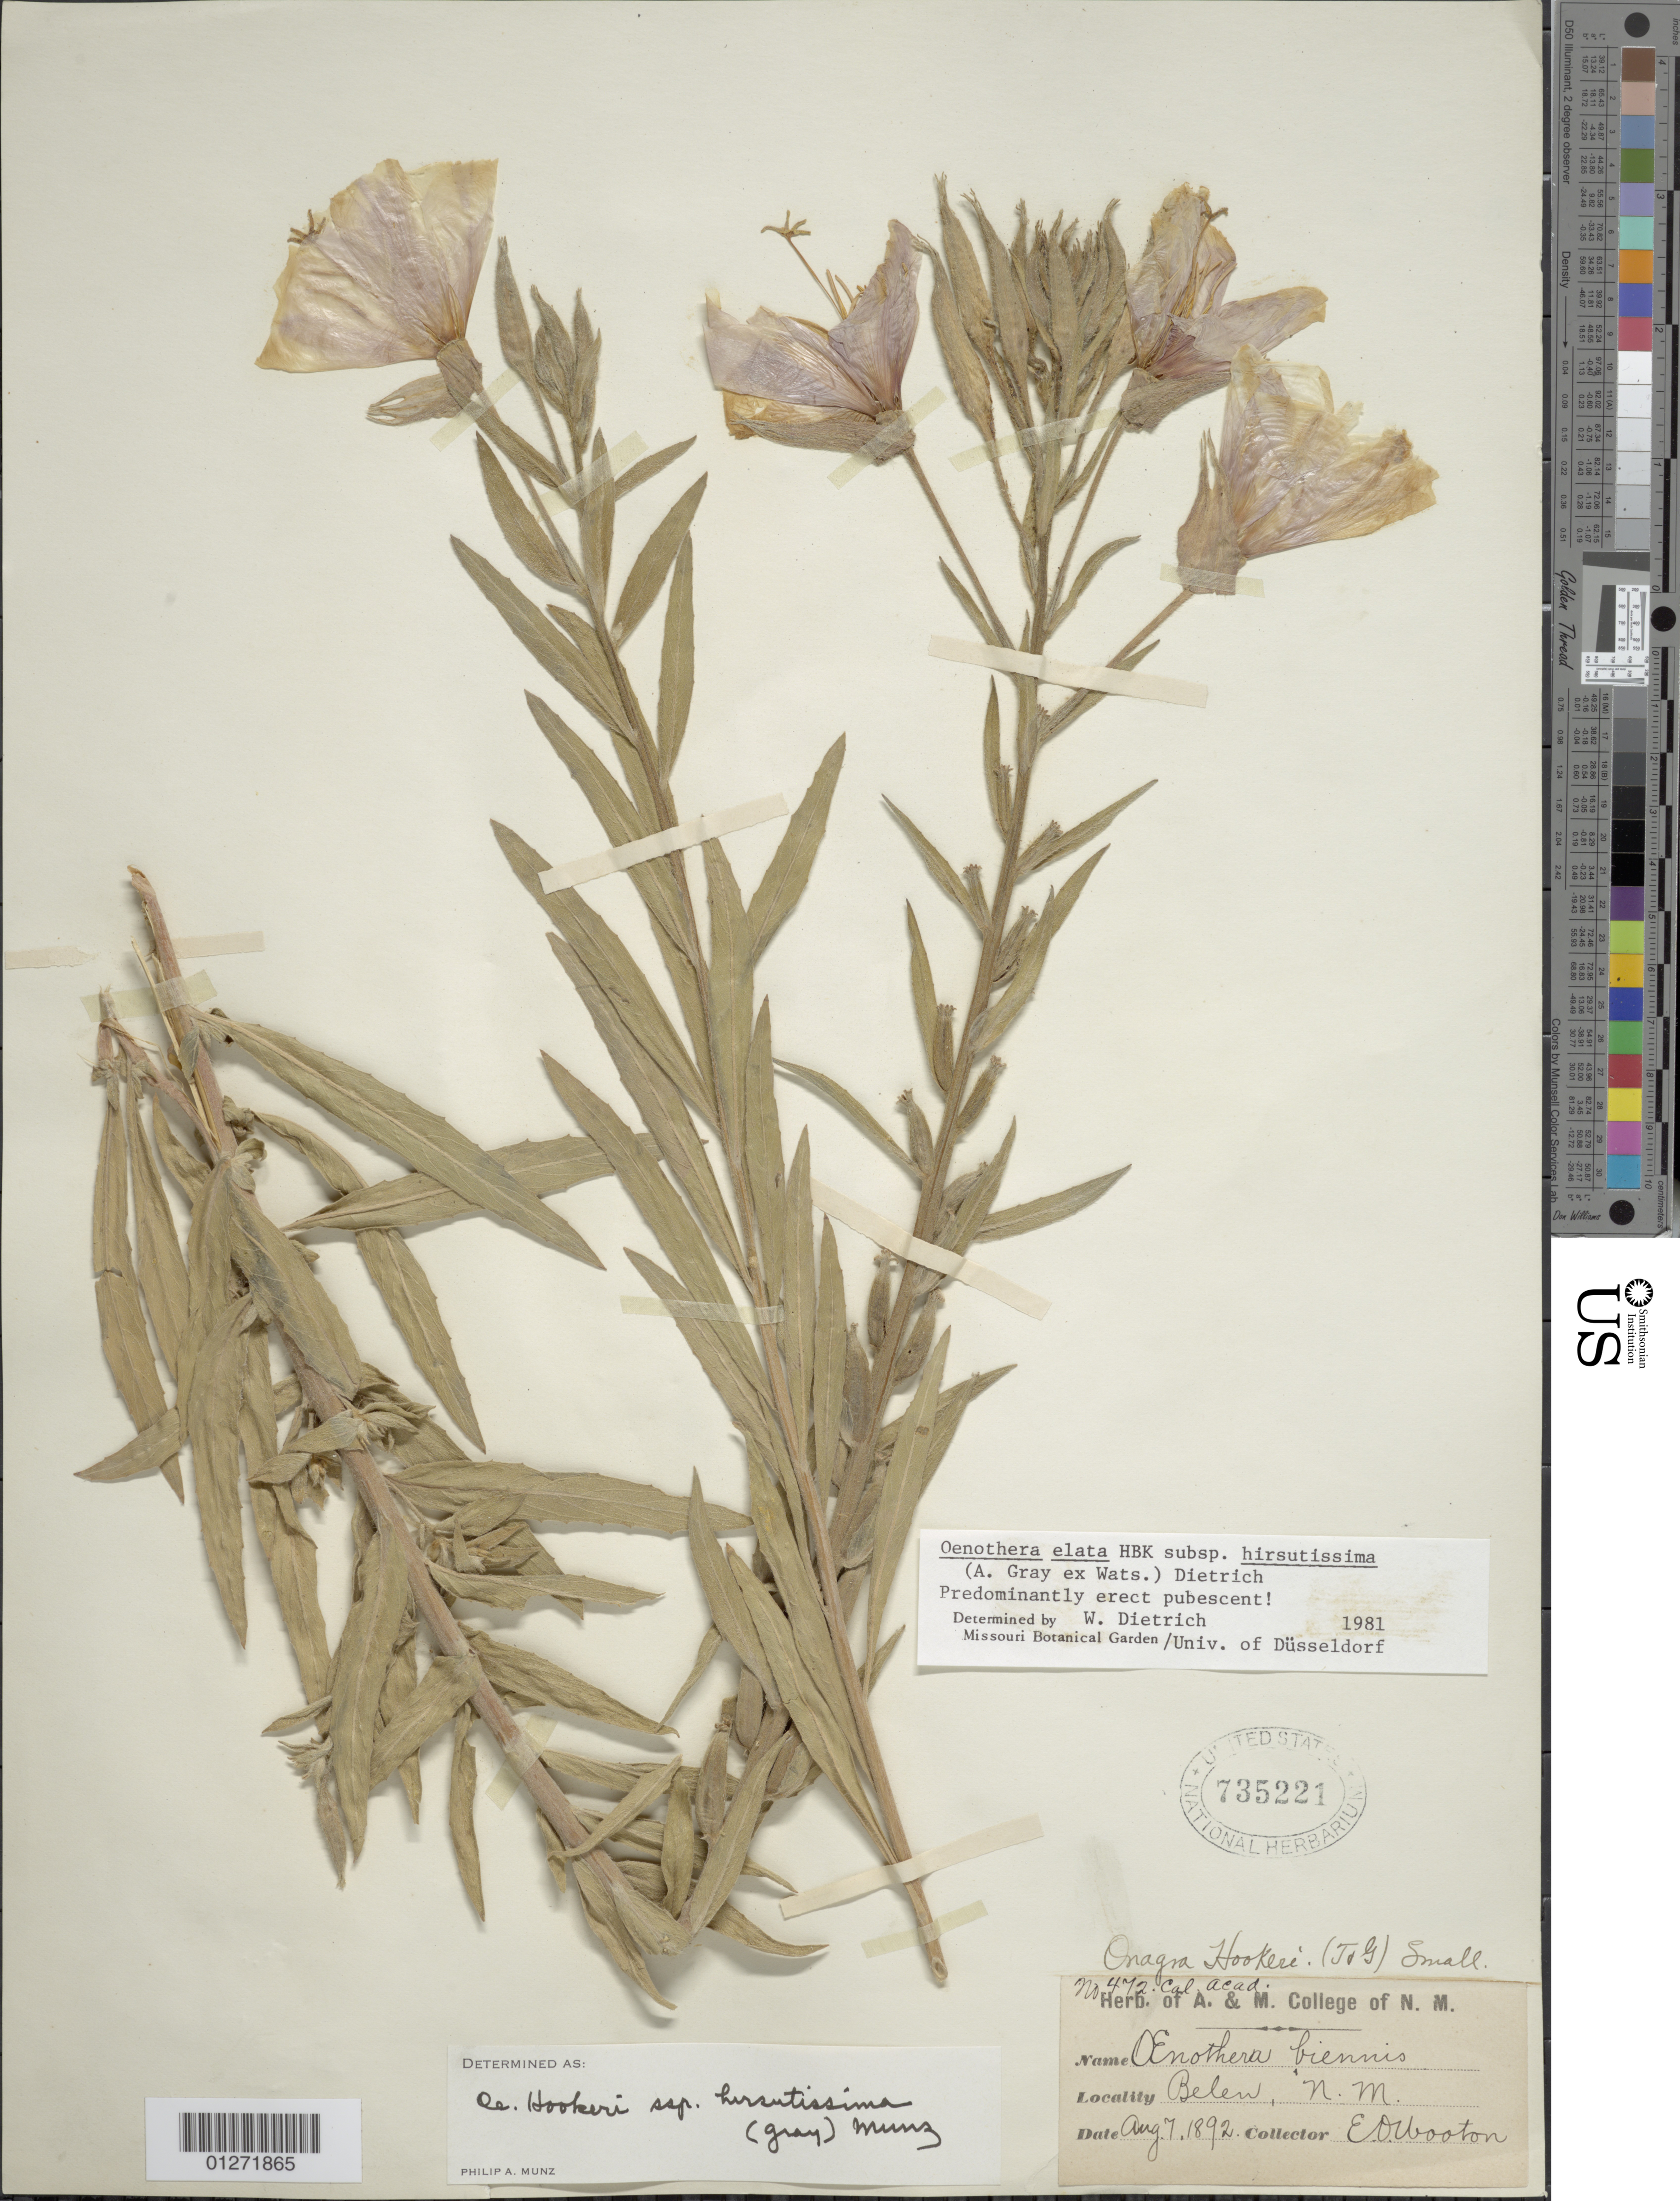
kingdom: Plantae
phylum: Tracheophyta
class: Magnoliopsida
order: Myrtales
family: Onagraceae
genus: Oenothera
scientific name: Oenothera elata subsp. hirsutissima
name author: (A. Gray ex S. Watson) W. Dietr.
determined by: Dietrich, W.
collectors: E. O. Wooton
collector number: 472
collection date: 1892-08-07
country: United States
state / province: New Mexico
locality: Belen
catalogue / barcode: US 735221